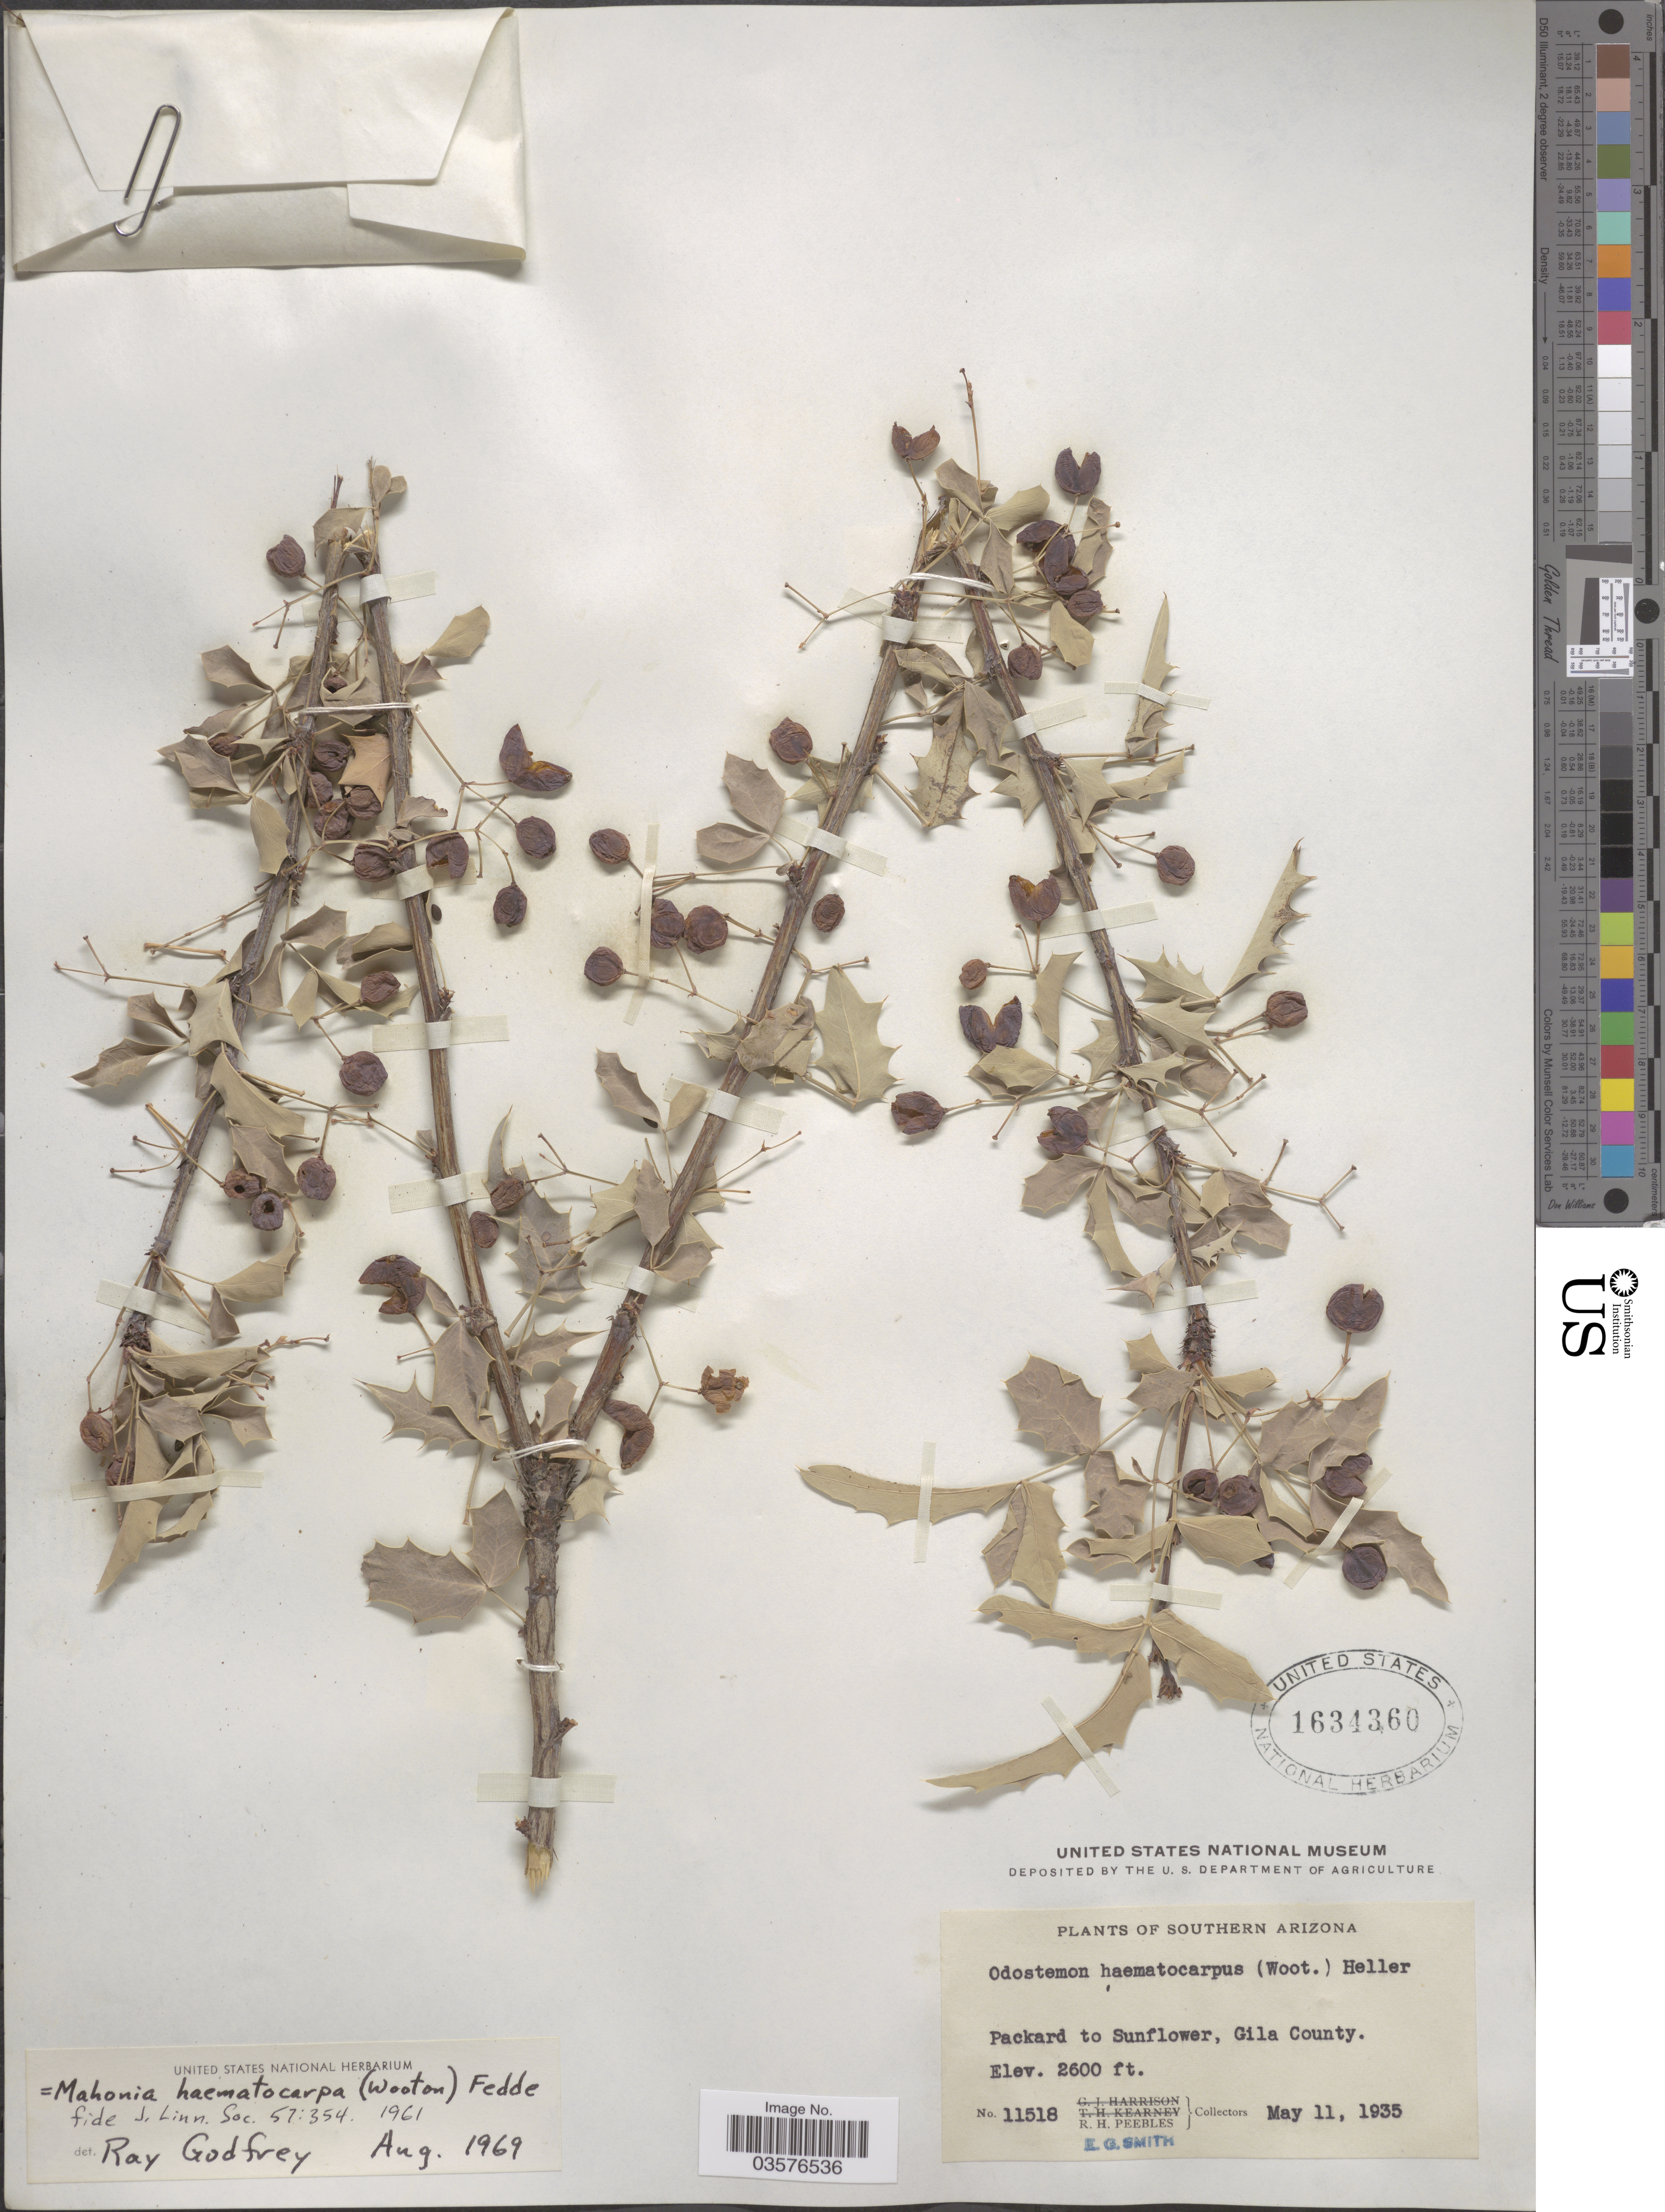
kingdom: Plantae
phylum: Tracheophyta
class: Magnoliopsida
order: Ranunculales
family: Berberidaceae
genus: Mahonia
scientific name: Mahonia haematocarpa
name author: (Wooton) Fedde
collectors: R. H. Peebles & E. G. Smith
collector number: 11518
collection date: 1935-05-11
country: United States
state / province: Arizona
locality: Southern Arizona. Packard to Sunflower, Gila County.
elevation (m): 792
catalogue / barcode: US 1634360